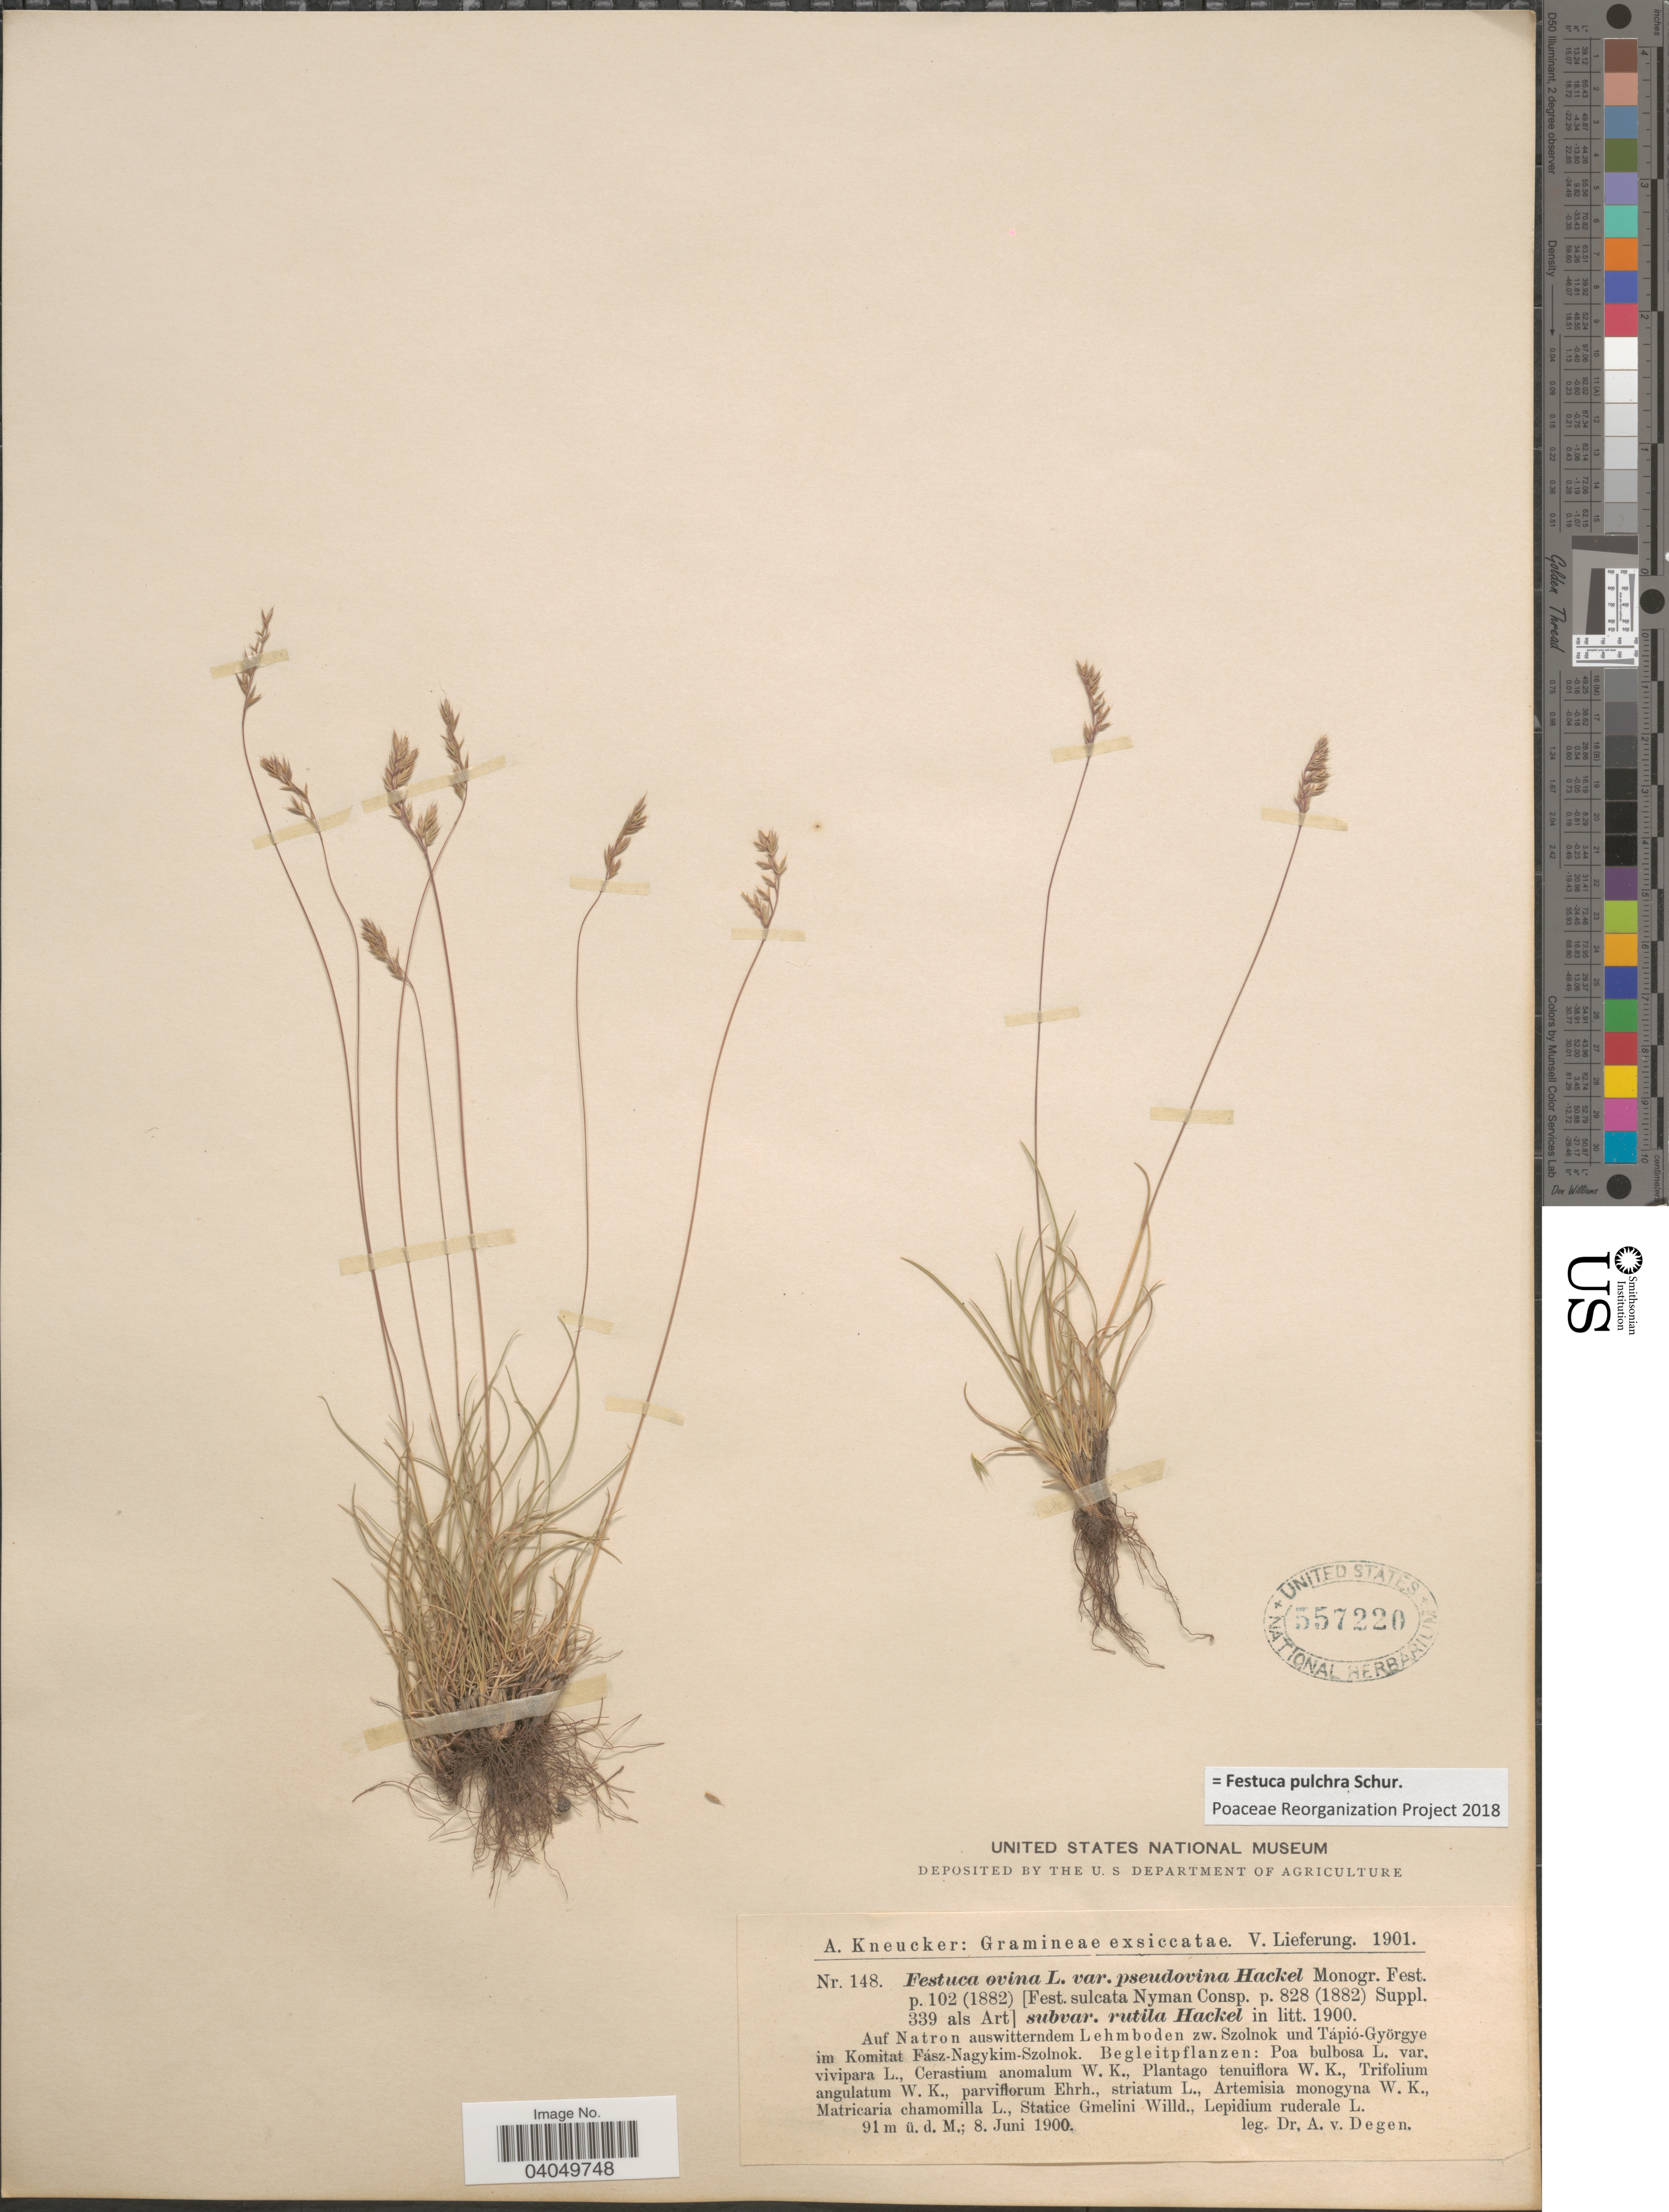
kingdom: Plantae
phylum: Tracheophyta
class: Liliopsida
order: Poales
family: Poaceae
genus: Festuca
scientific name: Festuca pulchra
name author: Schur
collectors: A. von Degen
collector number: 148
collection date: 1900-06-08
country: Hungary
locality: Auf Natron auswitterndem Lehmboden zw. Szolnok und Tápió-Györgye im Komitat Fász-Nagykim-Szolnok.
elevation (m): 91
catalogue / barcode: US 557220